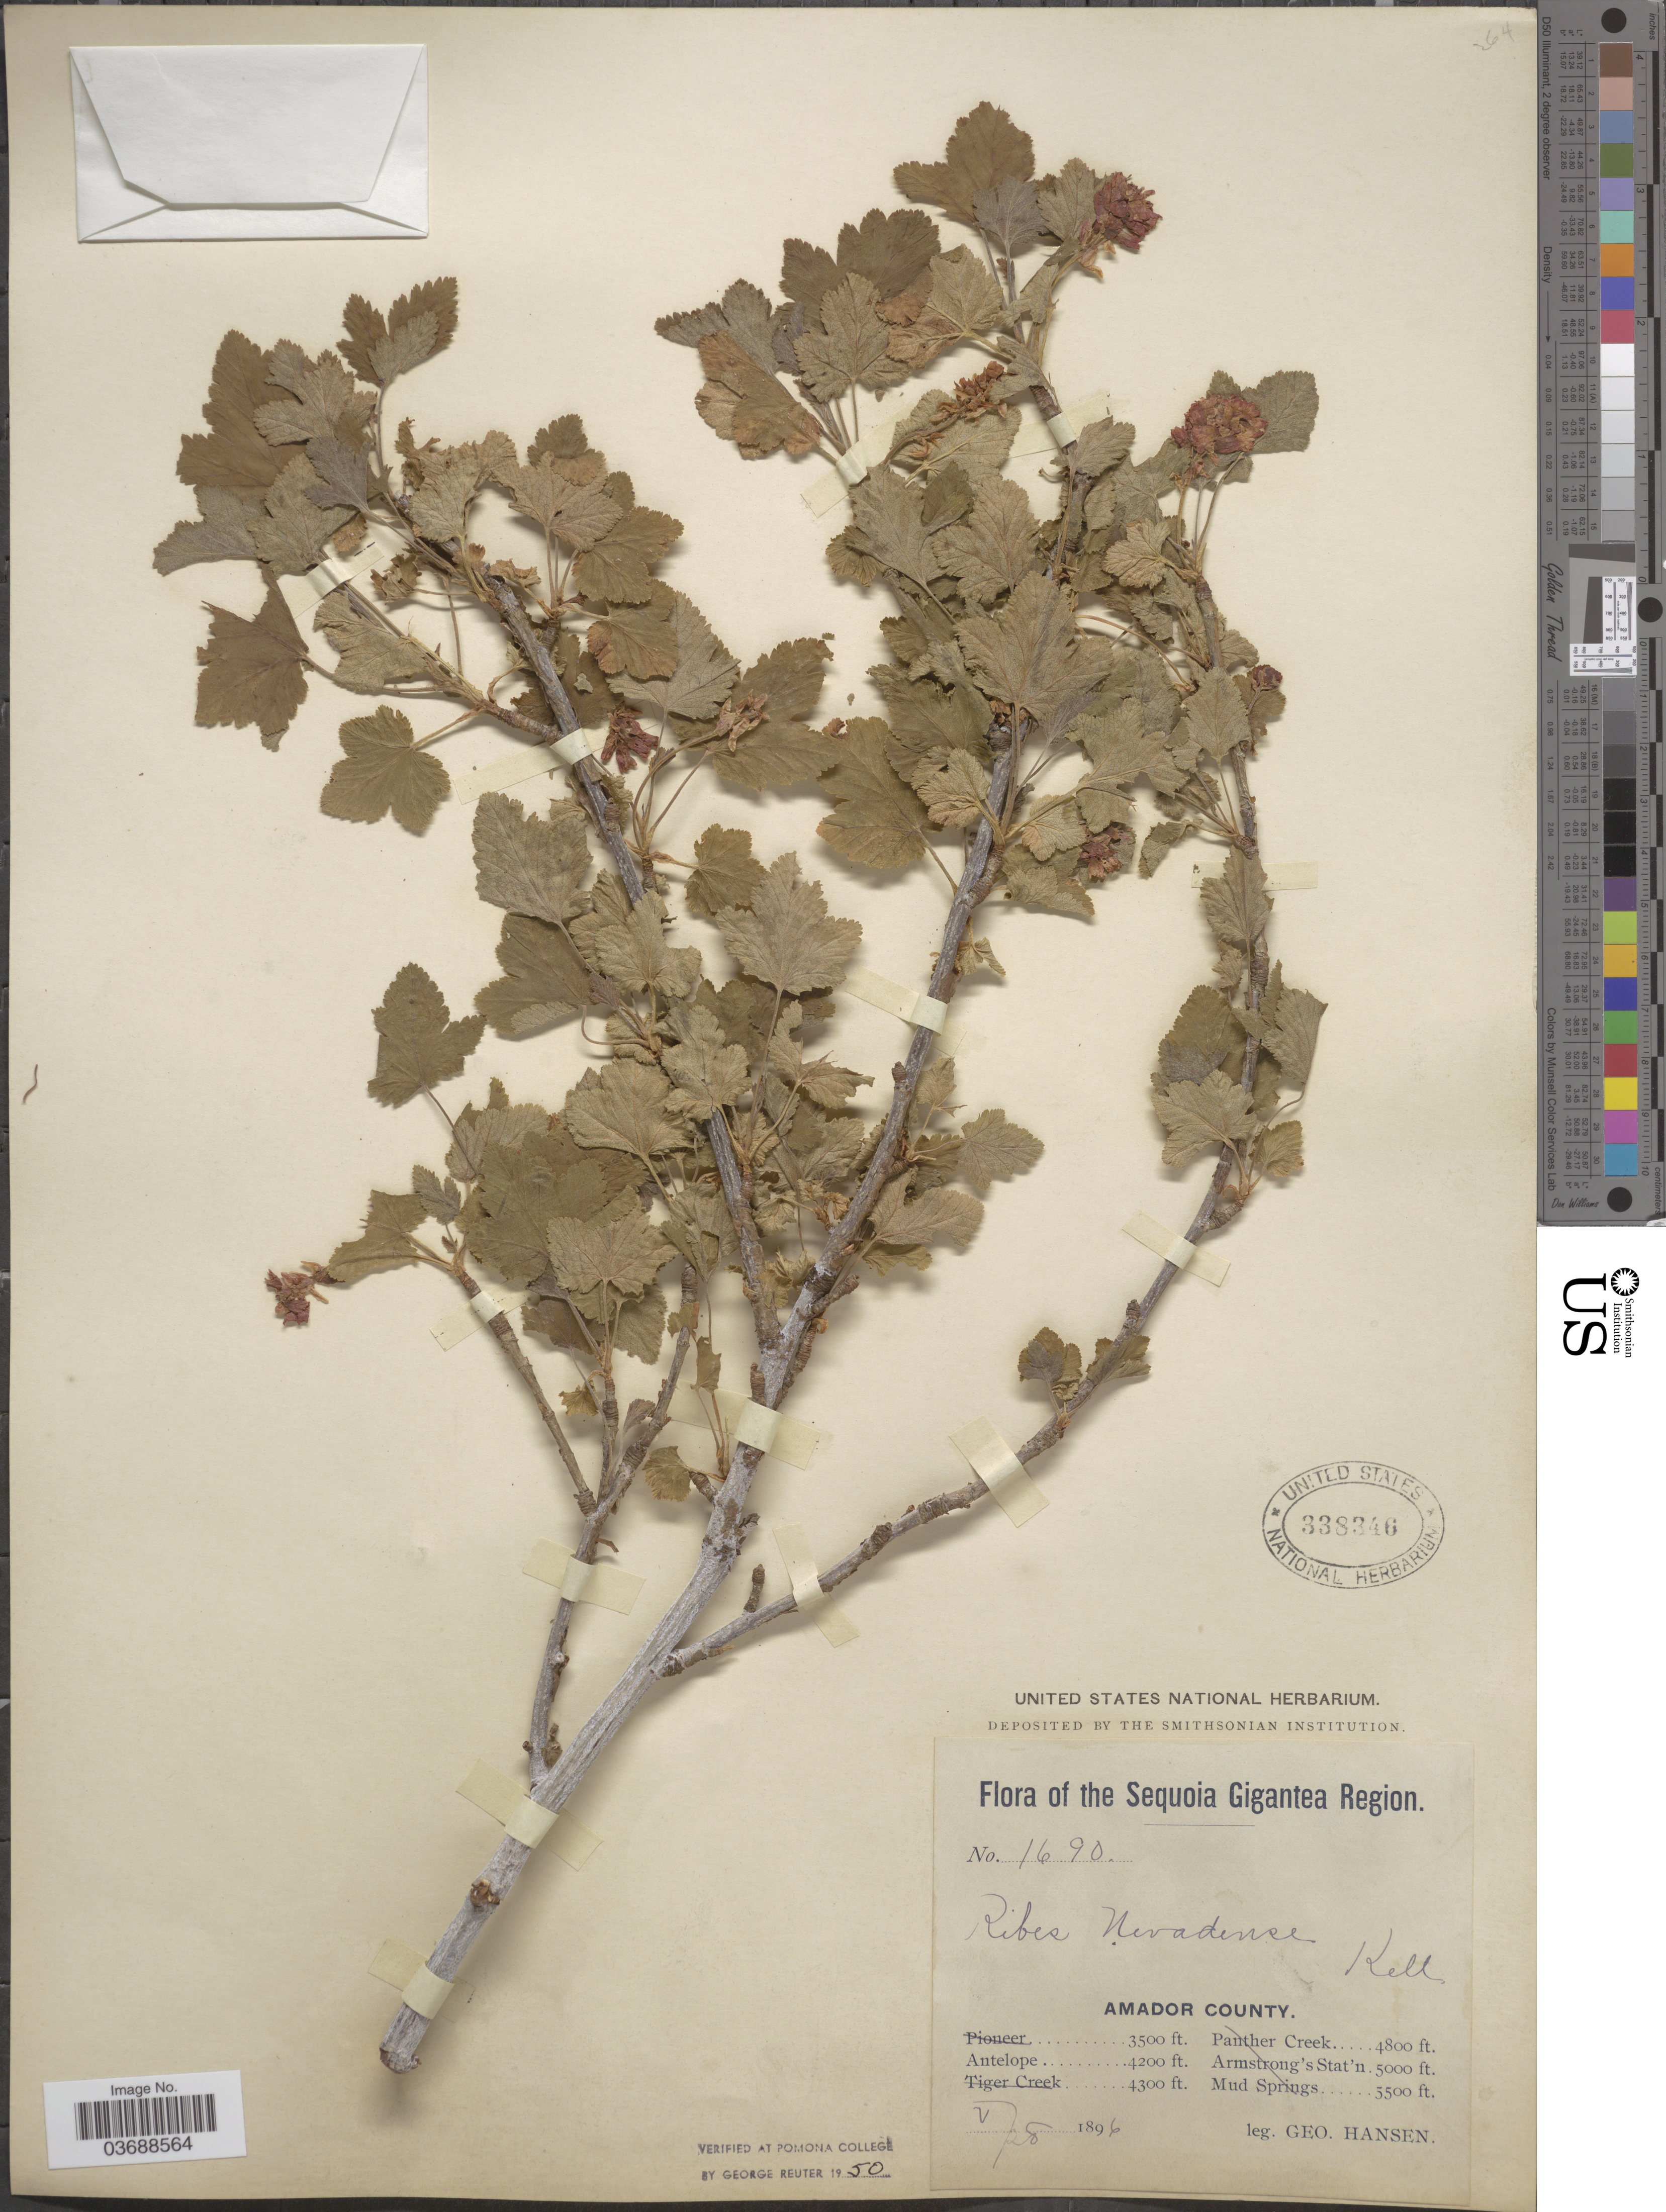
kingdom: Plantae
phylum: Tracheophyta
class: Magnoliopsida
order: Saxifragales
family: Grossulariaceae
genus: Ribes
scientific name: Ribes nevadense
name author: Kellogg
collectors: G. Hansen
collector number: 1690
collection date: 1896-05-28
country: United States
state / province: California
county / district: Amador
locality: The Sequoia Gigantea Region. Amador County. Antelope.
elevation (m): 1280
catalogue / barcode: US 338346